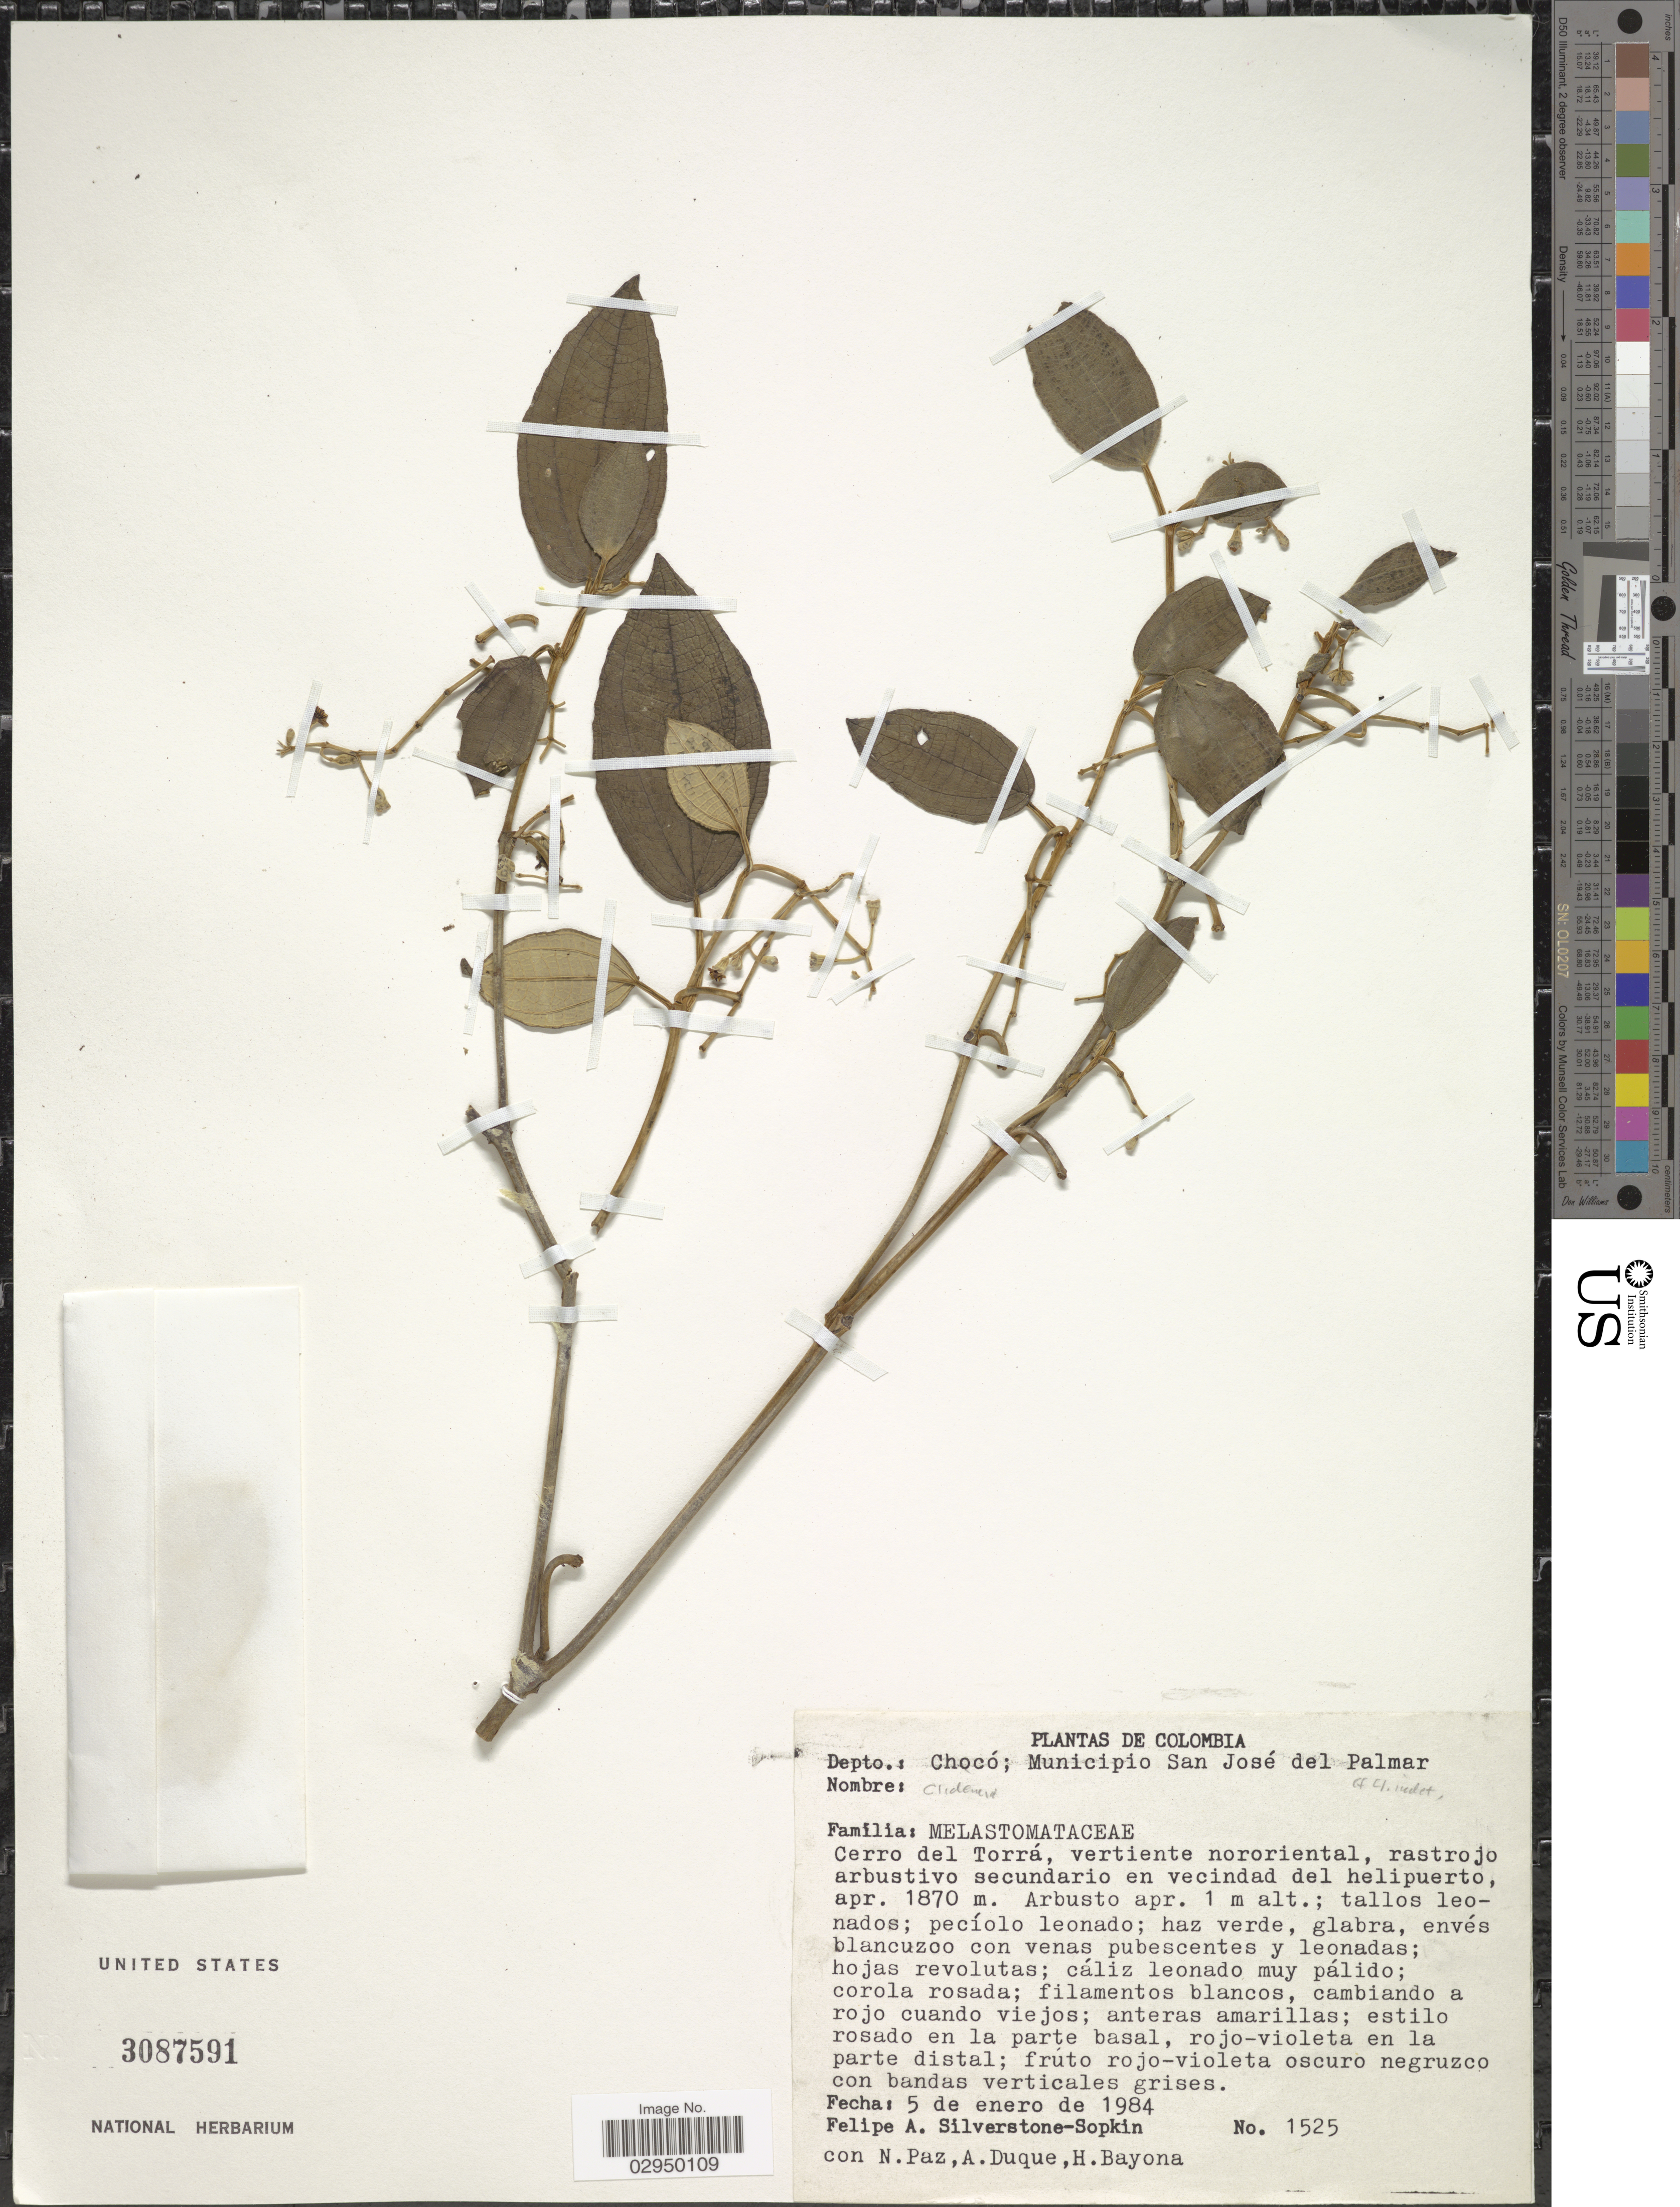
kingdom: Plantae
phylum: Tracheophyta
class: Magnoliopsida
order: Myrtales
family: Melastomataceae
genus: Miconia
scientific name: Miconia sp.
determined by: Posada- Herrera, F. M.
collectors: P. A. Silverstone-Sopkin, N. Paz, A. Duque & H. Bayona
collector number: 1525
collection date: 1984-01-05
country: Colombia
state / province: Chocó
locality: Depto.: Chocó; Municipio San José del Palmar. Cerro del Torrá, vertiente nororiental, rastrojo arbustivo secundario en vecindad del helipuerto.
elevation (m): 1870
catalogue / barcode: US 3087591